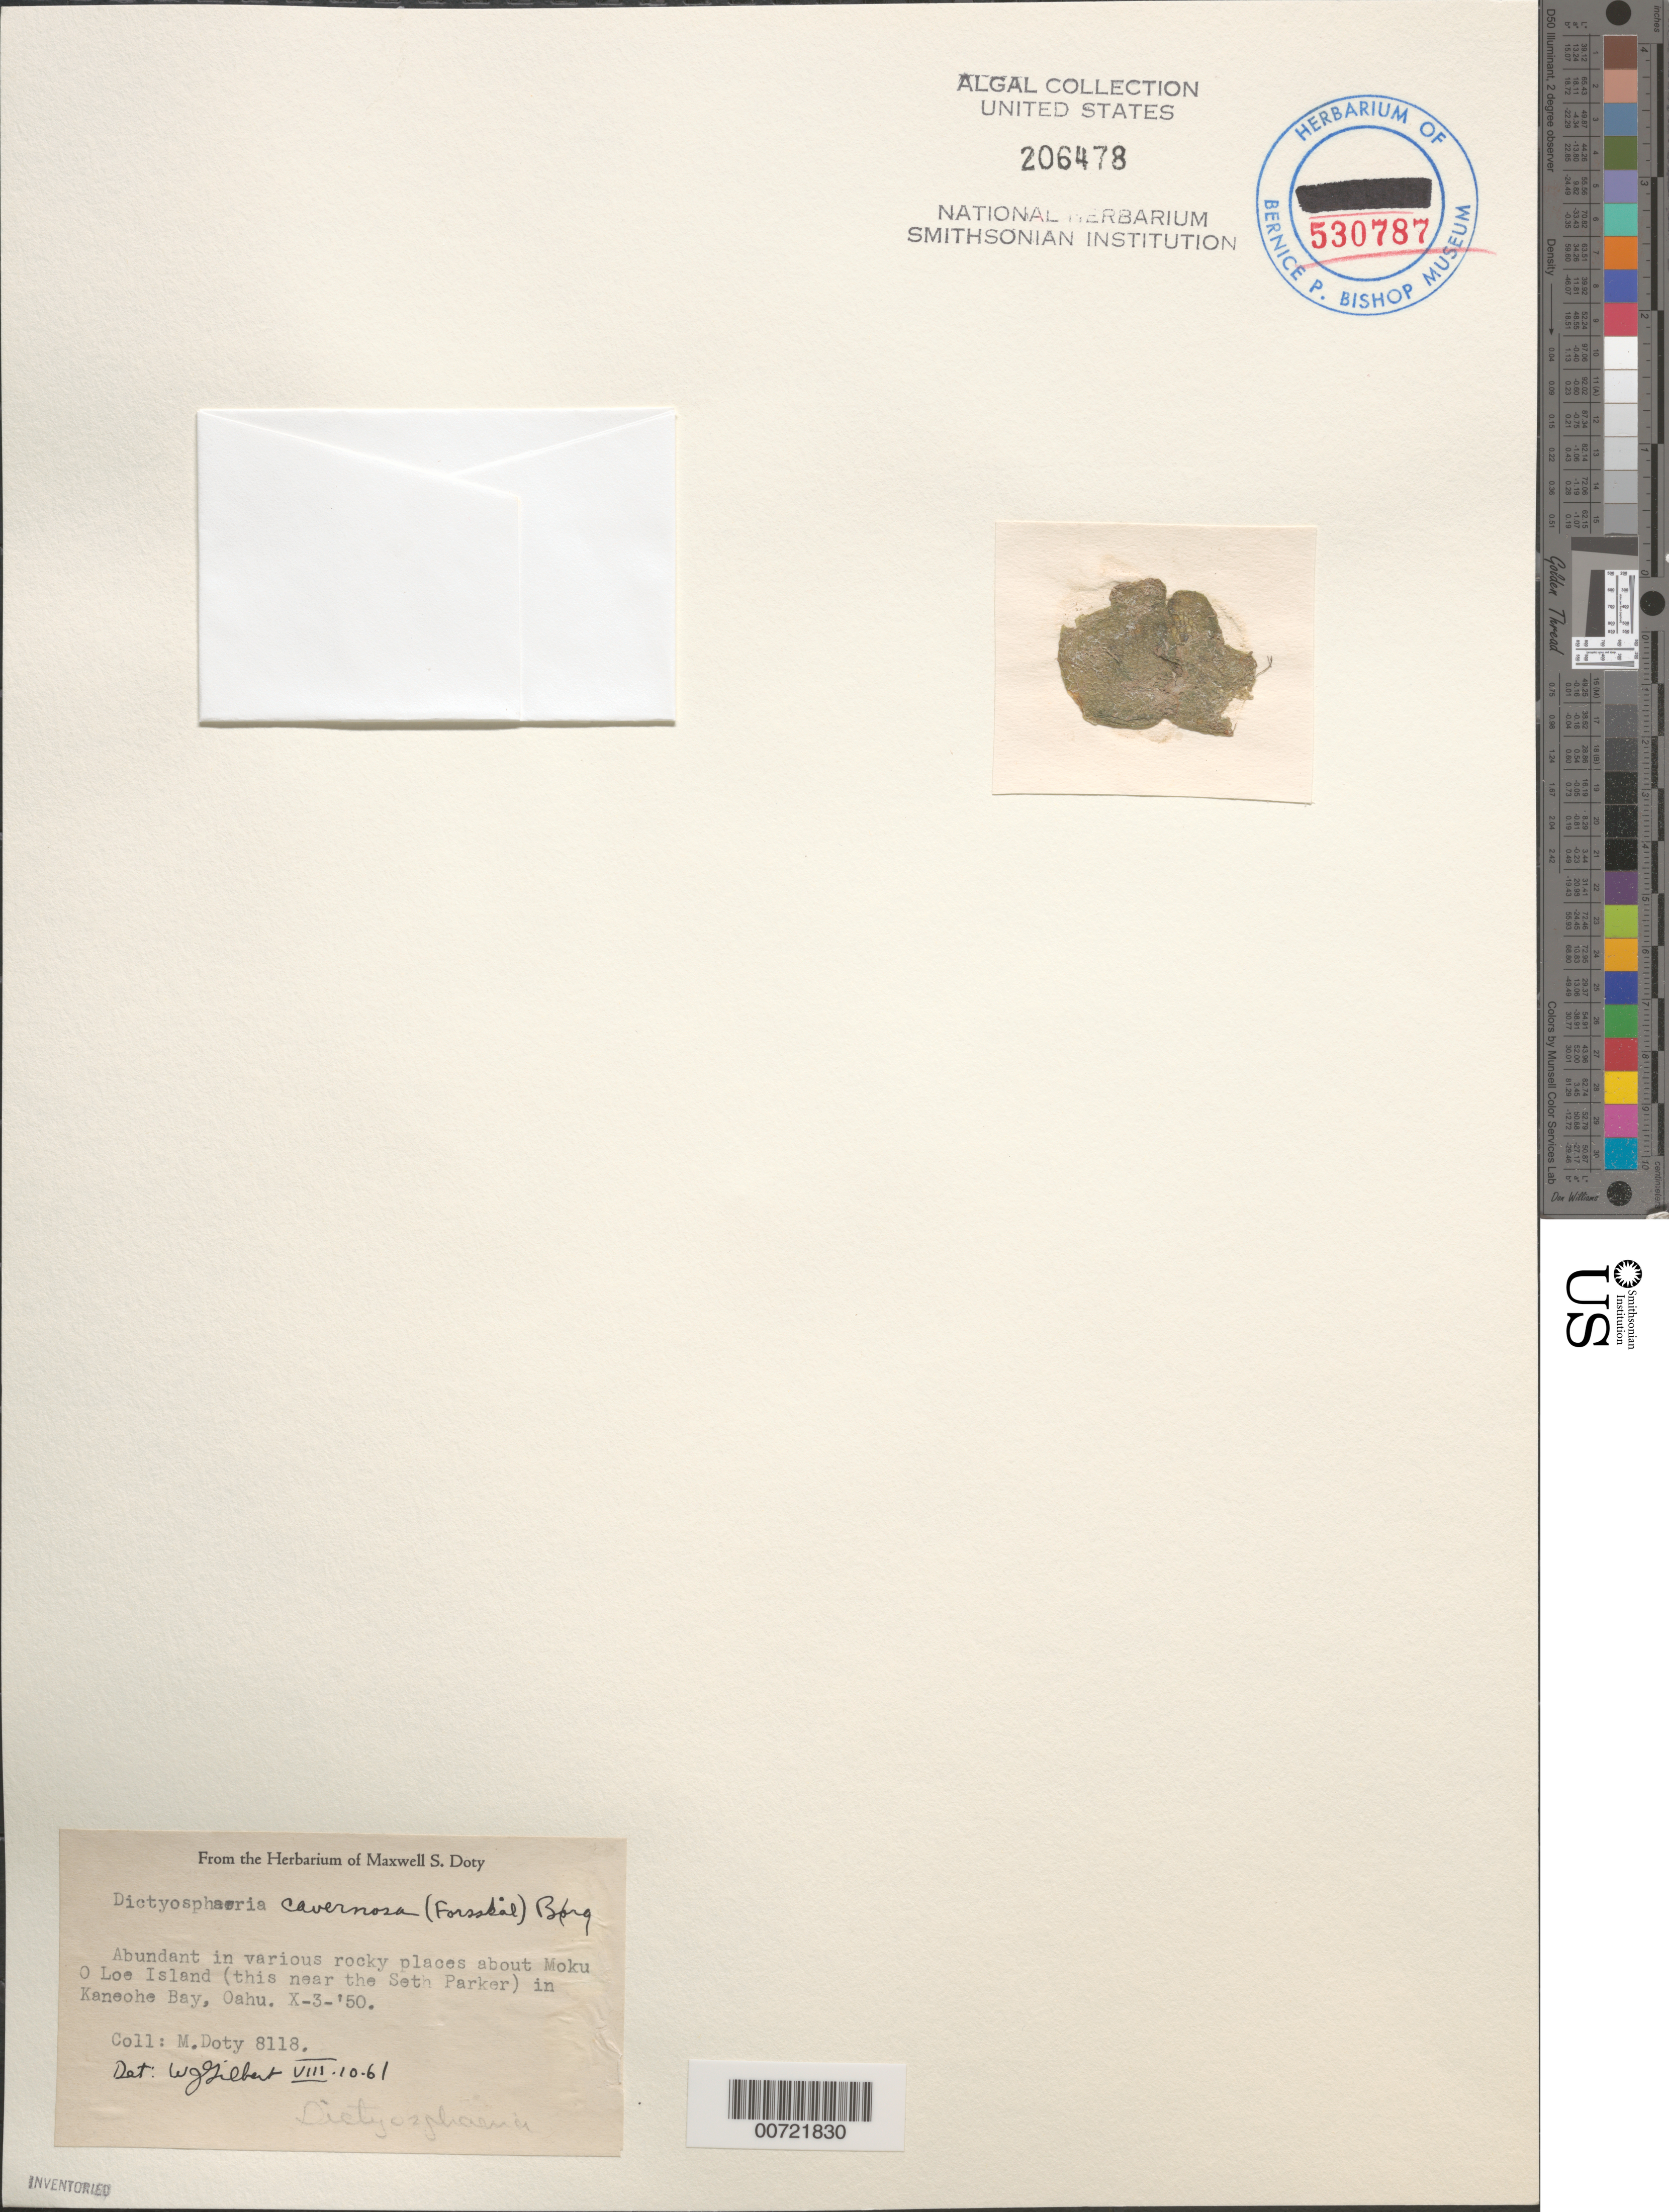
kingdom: Plantae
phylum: Chlorophyta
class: Ulvophyceae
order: Siphonocladales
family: Siphonocladaceae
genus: Dictyosphaeria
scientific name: Dictyosphaeria cavernosa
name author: (Forssk.) Børgesen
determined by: Gilbert, W. J.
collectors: M. S. Doty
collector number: MSD 8118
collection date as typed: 03 Oct 1950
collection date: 1950-10-03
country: United States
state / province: Hawaii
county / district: Honolulu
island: Oahu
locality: Coconut Island (Moku o Lo'e)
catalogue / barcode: US 206478